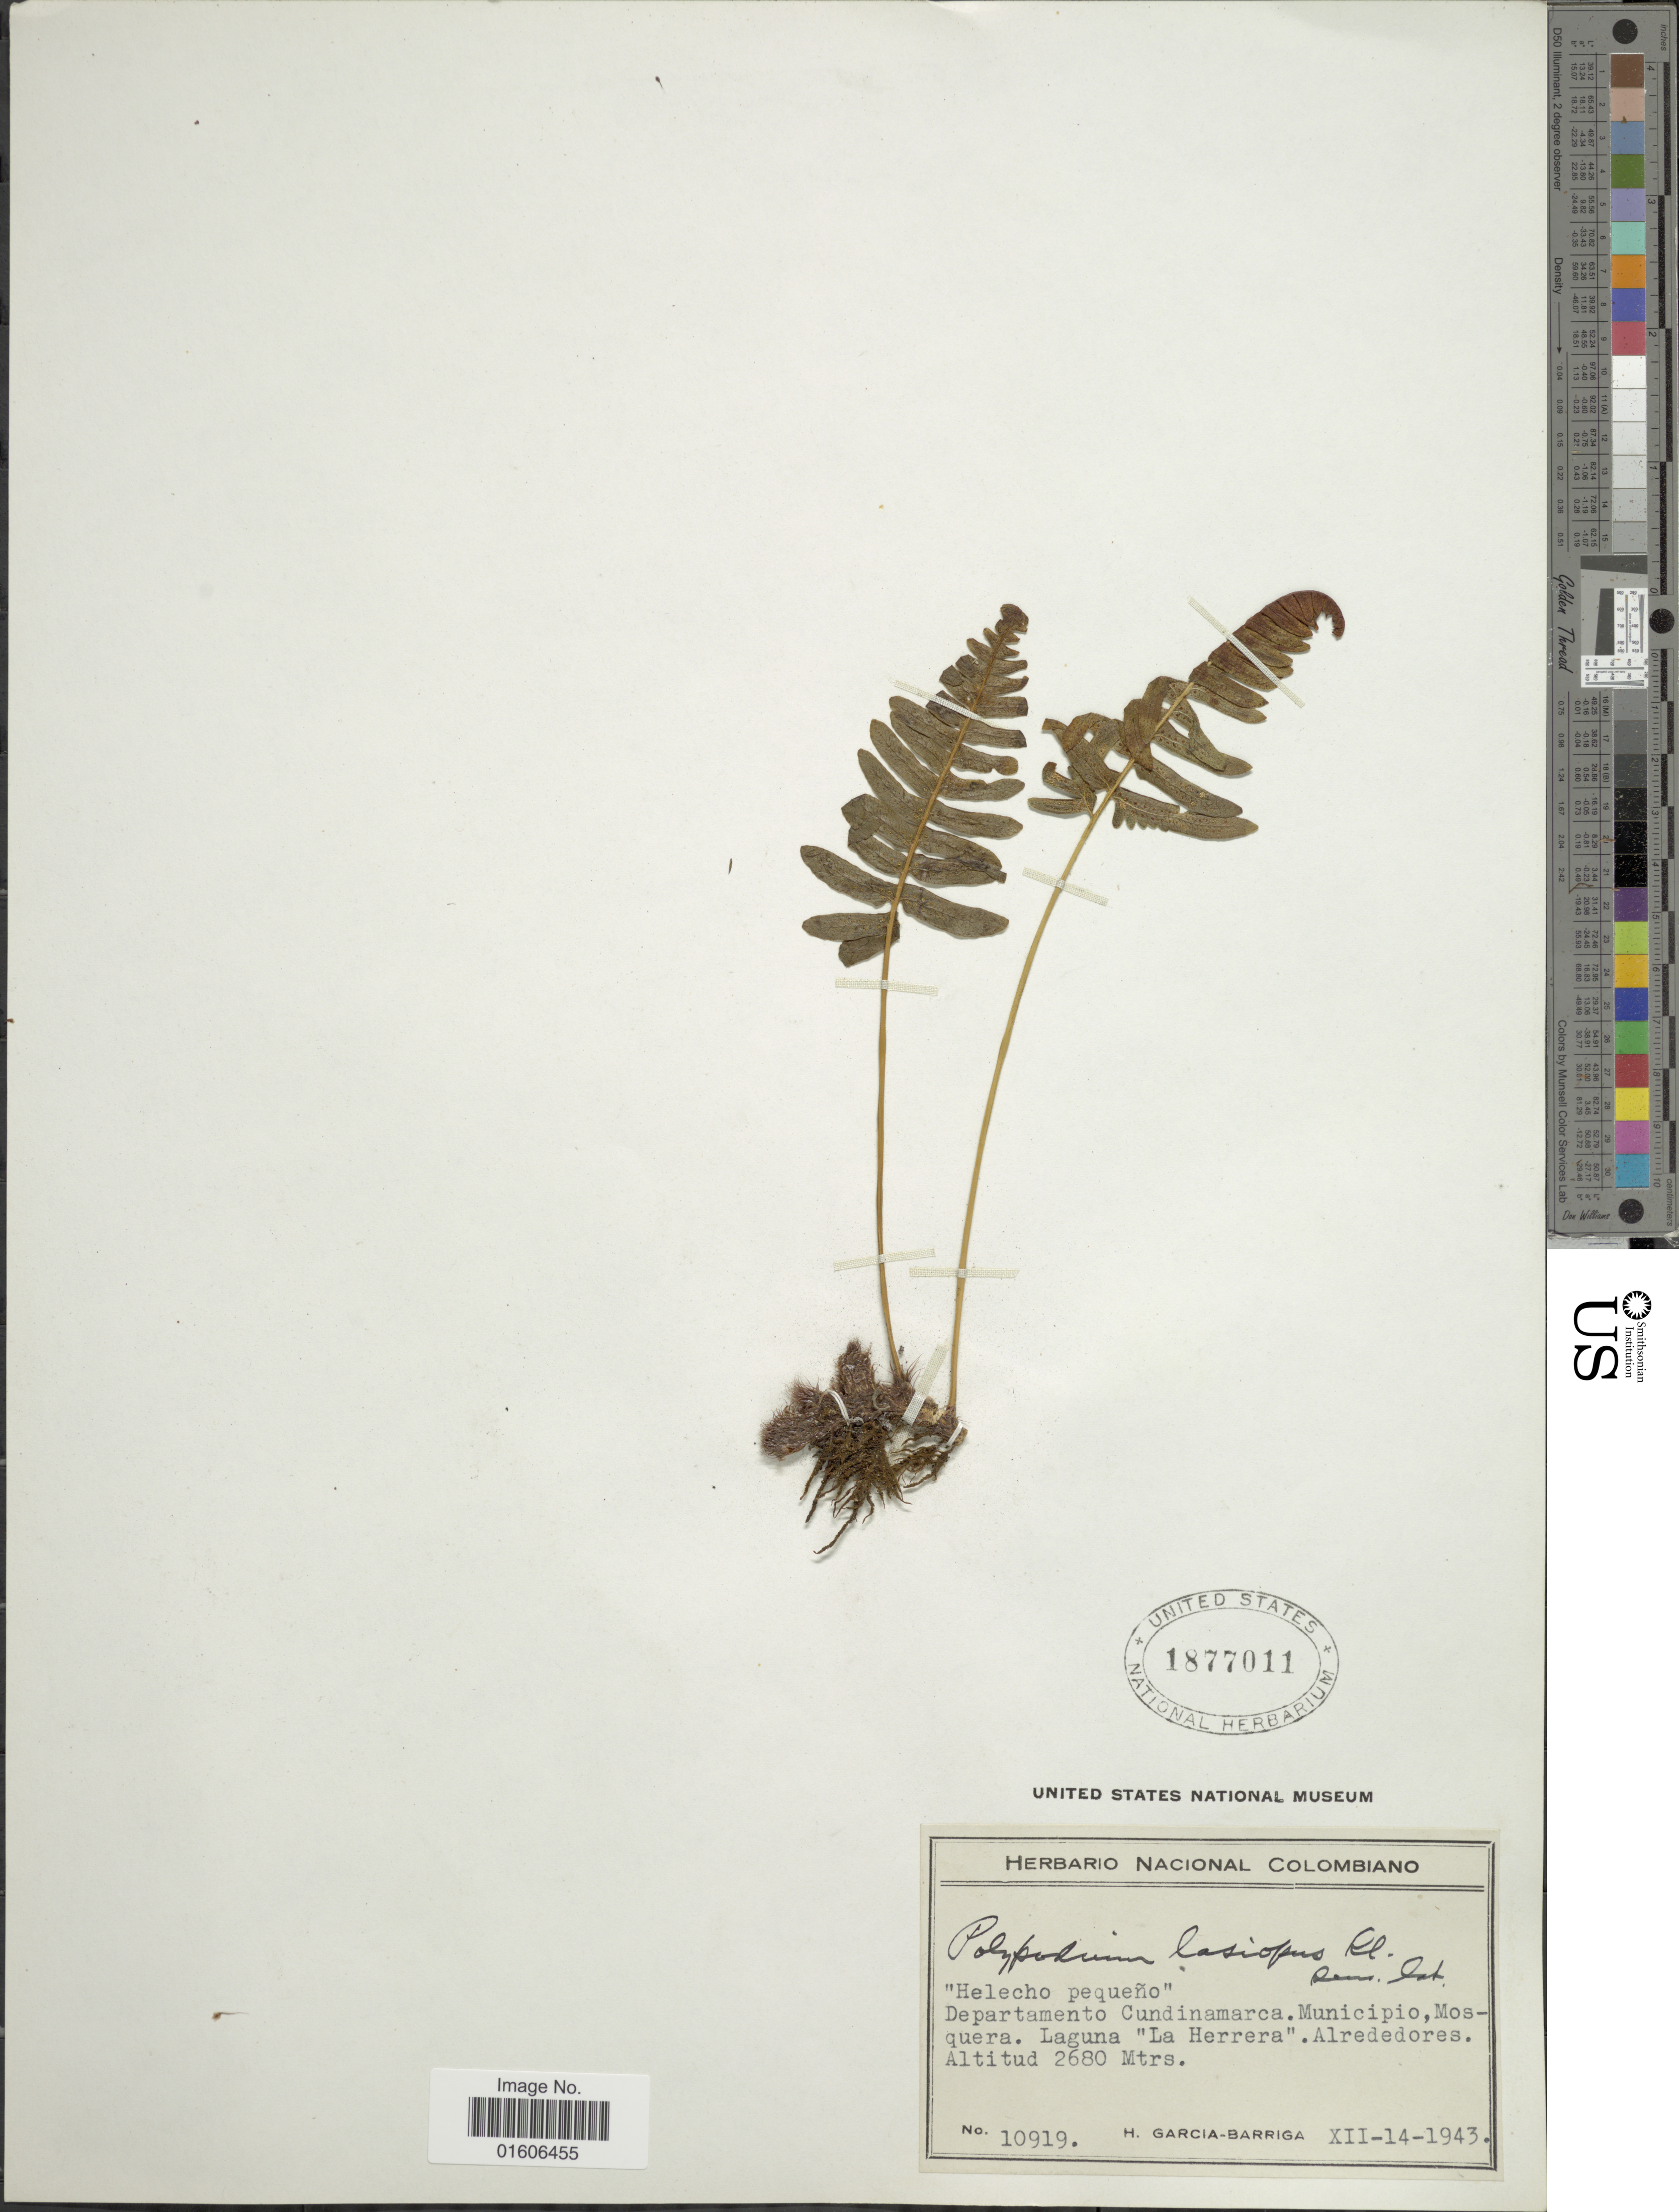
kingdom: Plantae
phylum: Tracheophyta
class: Polypodiopsida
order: Polypodiales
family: Polypodiaceae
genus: Serpocaulon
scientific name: Serpocaulon lasiopus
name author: (Klotzsch) A.R. Sm.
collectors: H. García Barriga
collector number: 10919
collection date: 1943-12-14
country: Colombia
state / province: Cundinamarca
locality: Departamento Cundinamarca. Municipio, Mosquera. Laguna "La Herrera".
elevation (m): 2680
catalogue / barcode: US 1877011